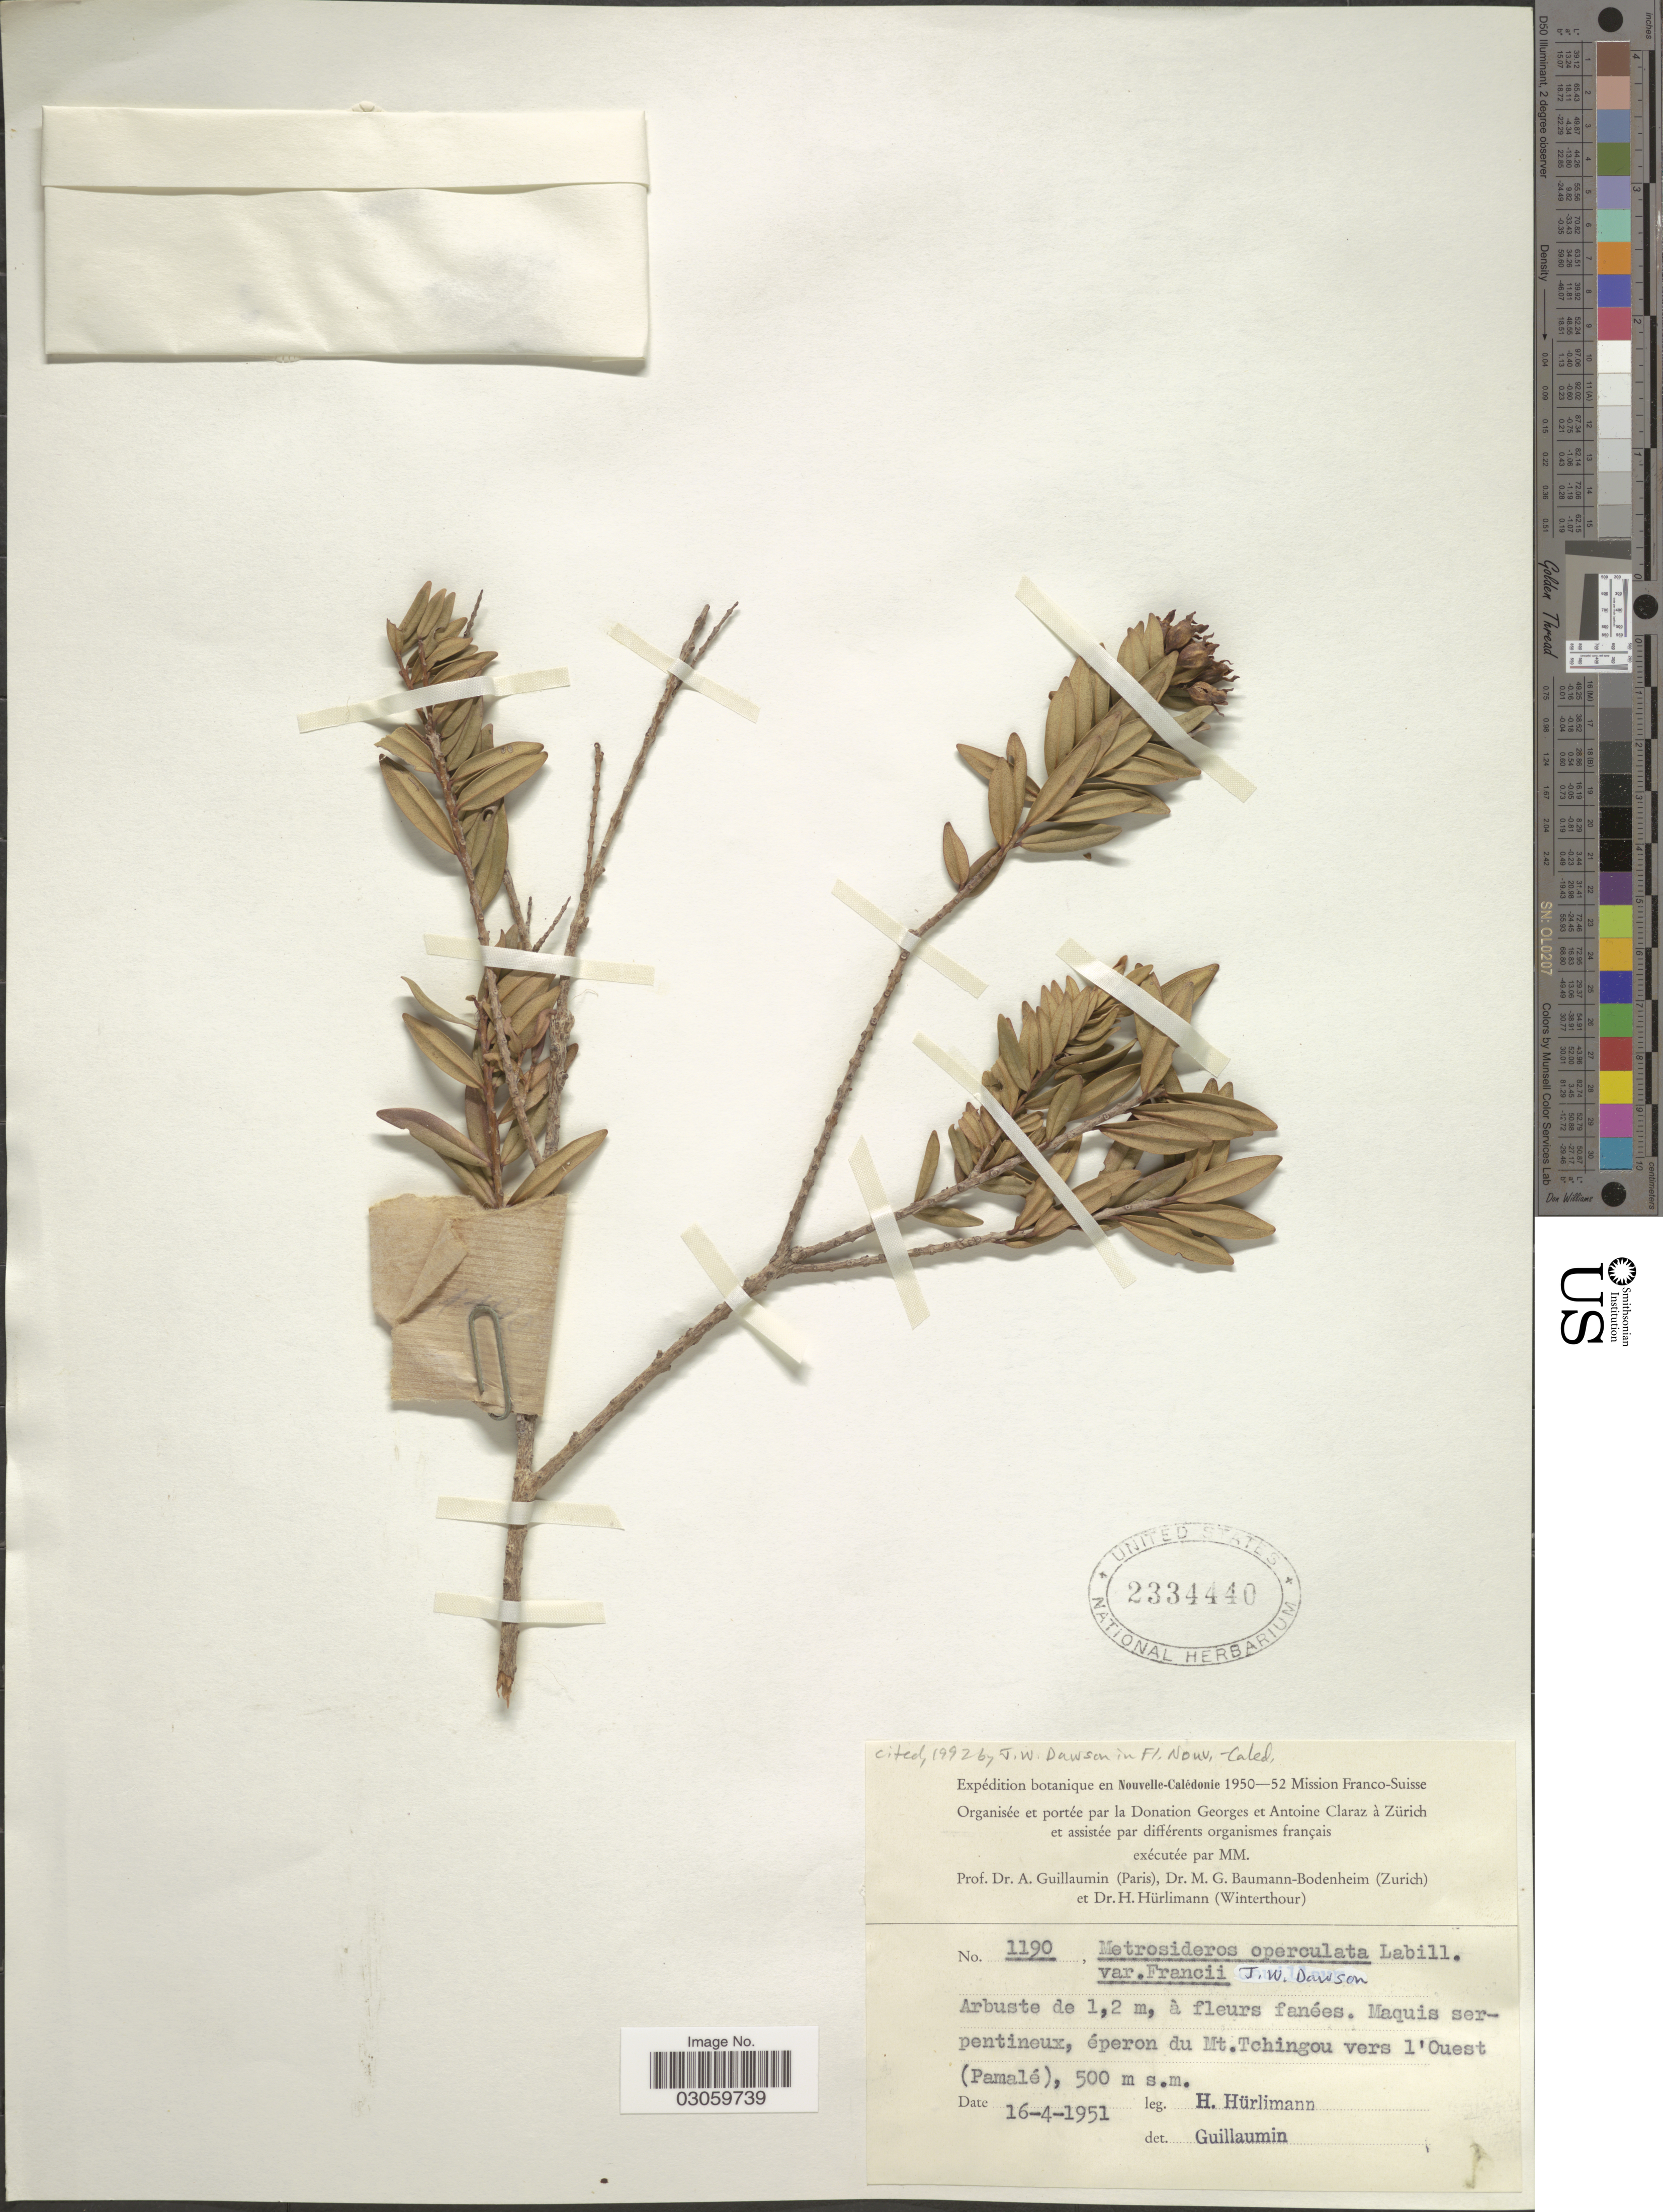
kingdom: Plantae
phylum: Tracheophyta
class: Magnoliopsida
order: Myrtales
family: Myrtaceae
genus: Metrosideros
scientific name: Metrosideros operculata var. francii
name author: J.W. Dawson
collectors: H. Hürlimann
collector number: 1190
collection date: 1951-04-16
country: New Caledonia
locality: Nouvelle-Calédonie. Maquis serpentineux, éperon du Mt. Tchingou vers l'Ouest (Pamalé).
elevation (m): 500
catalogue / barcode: US 2334440